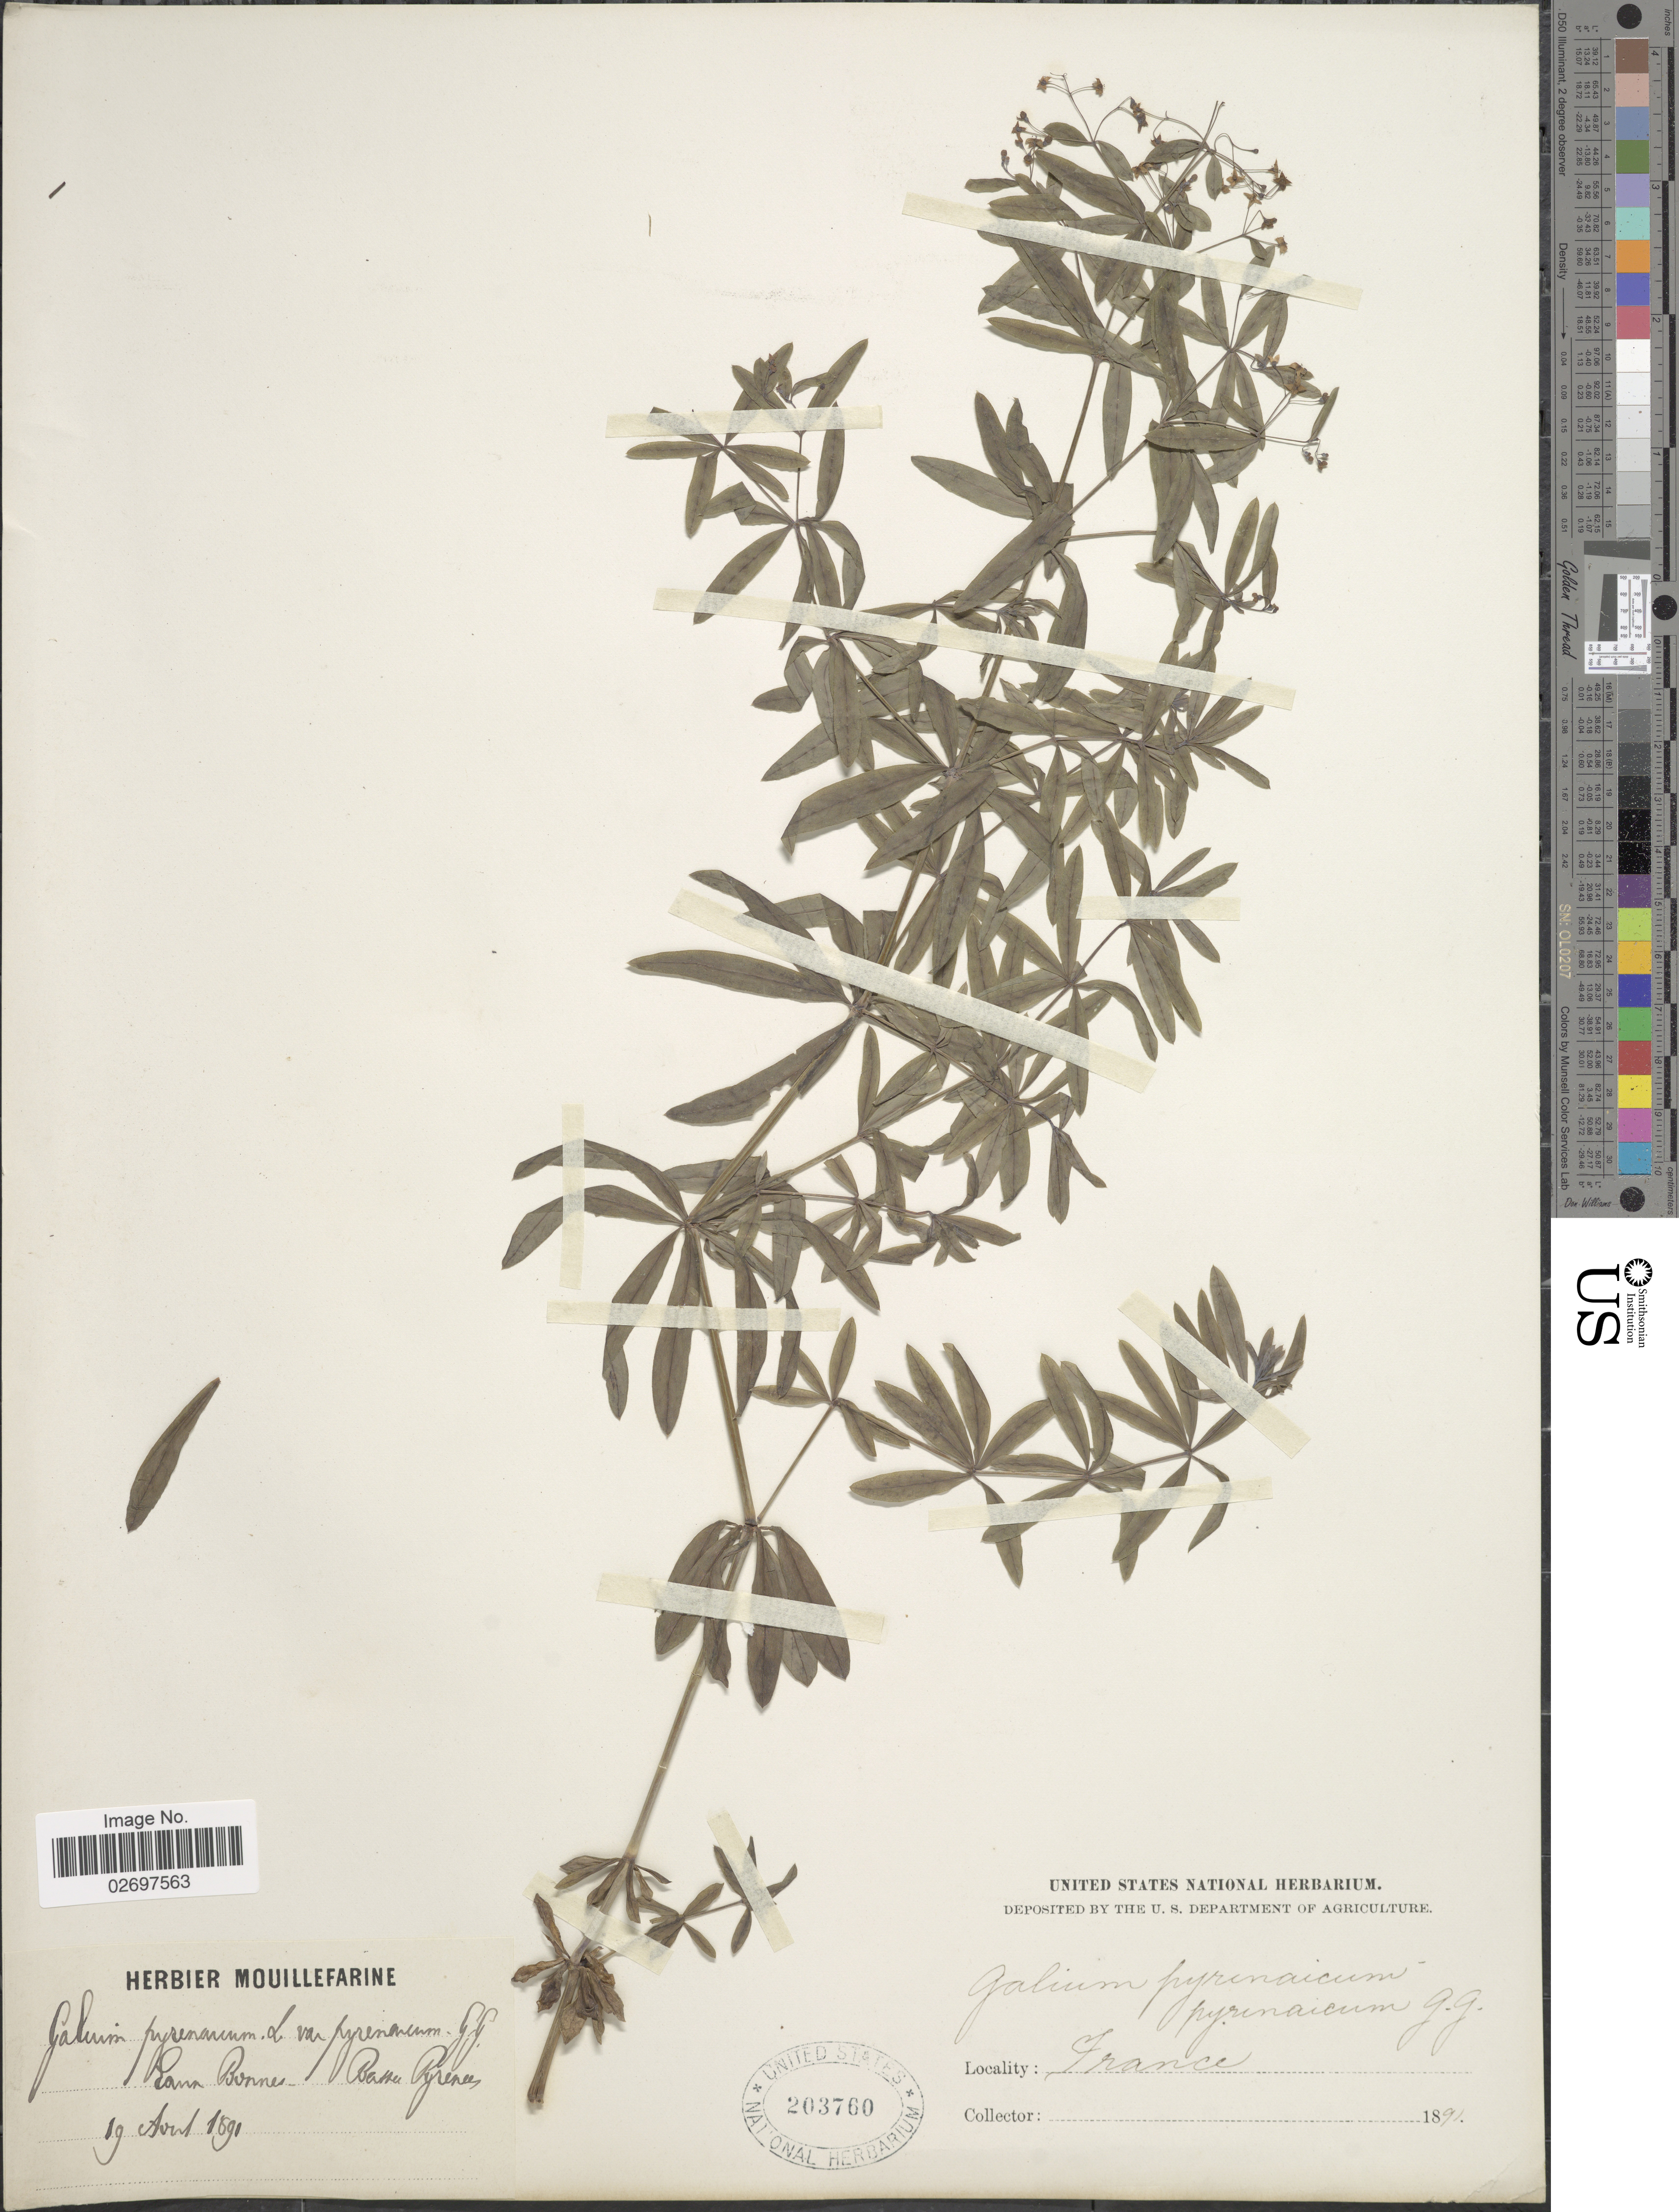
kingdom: Plantae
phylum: Tracheophyta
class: Magnoliopsida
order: Gentianales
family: Rubiaceae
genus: Galium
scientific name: Galium pyrenaicum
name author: Gouan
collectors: ex herb. Mouillefarine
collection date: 1891-08-19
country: France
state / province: Nouvelle-Aquitaine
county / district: Pyrénées-Atlantiques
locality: Eaux Bonnes, Basses Pyrénées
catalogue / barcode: US 203760